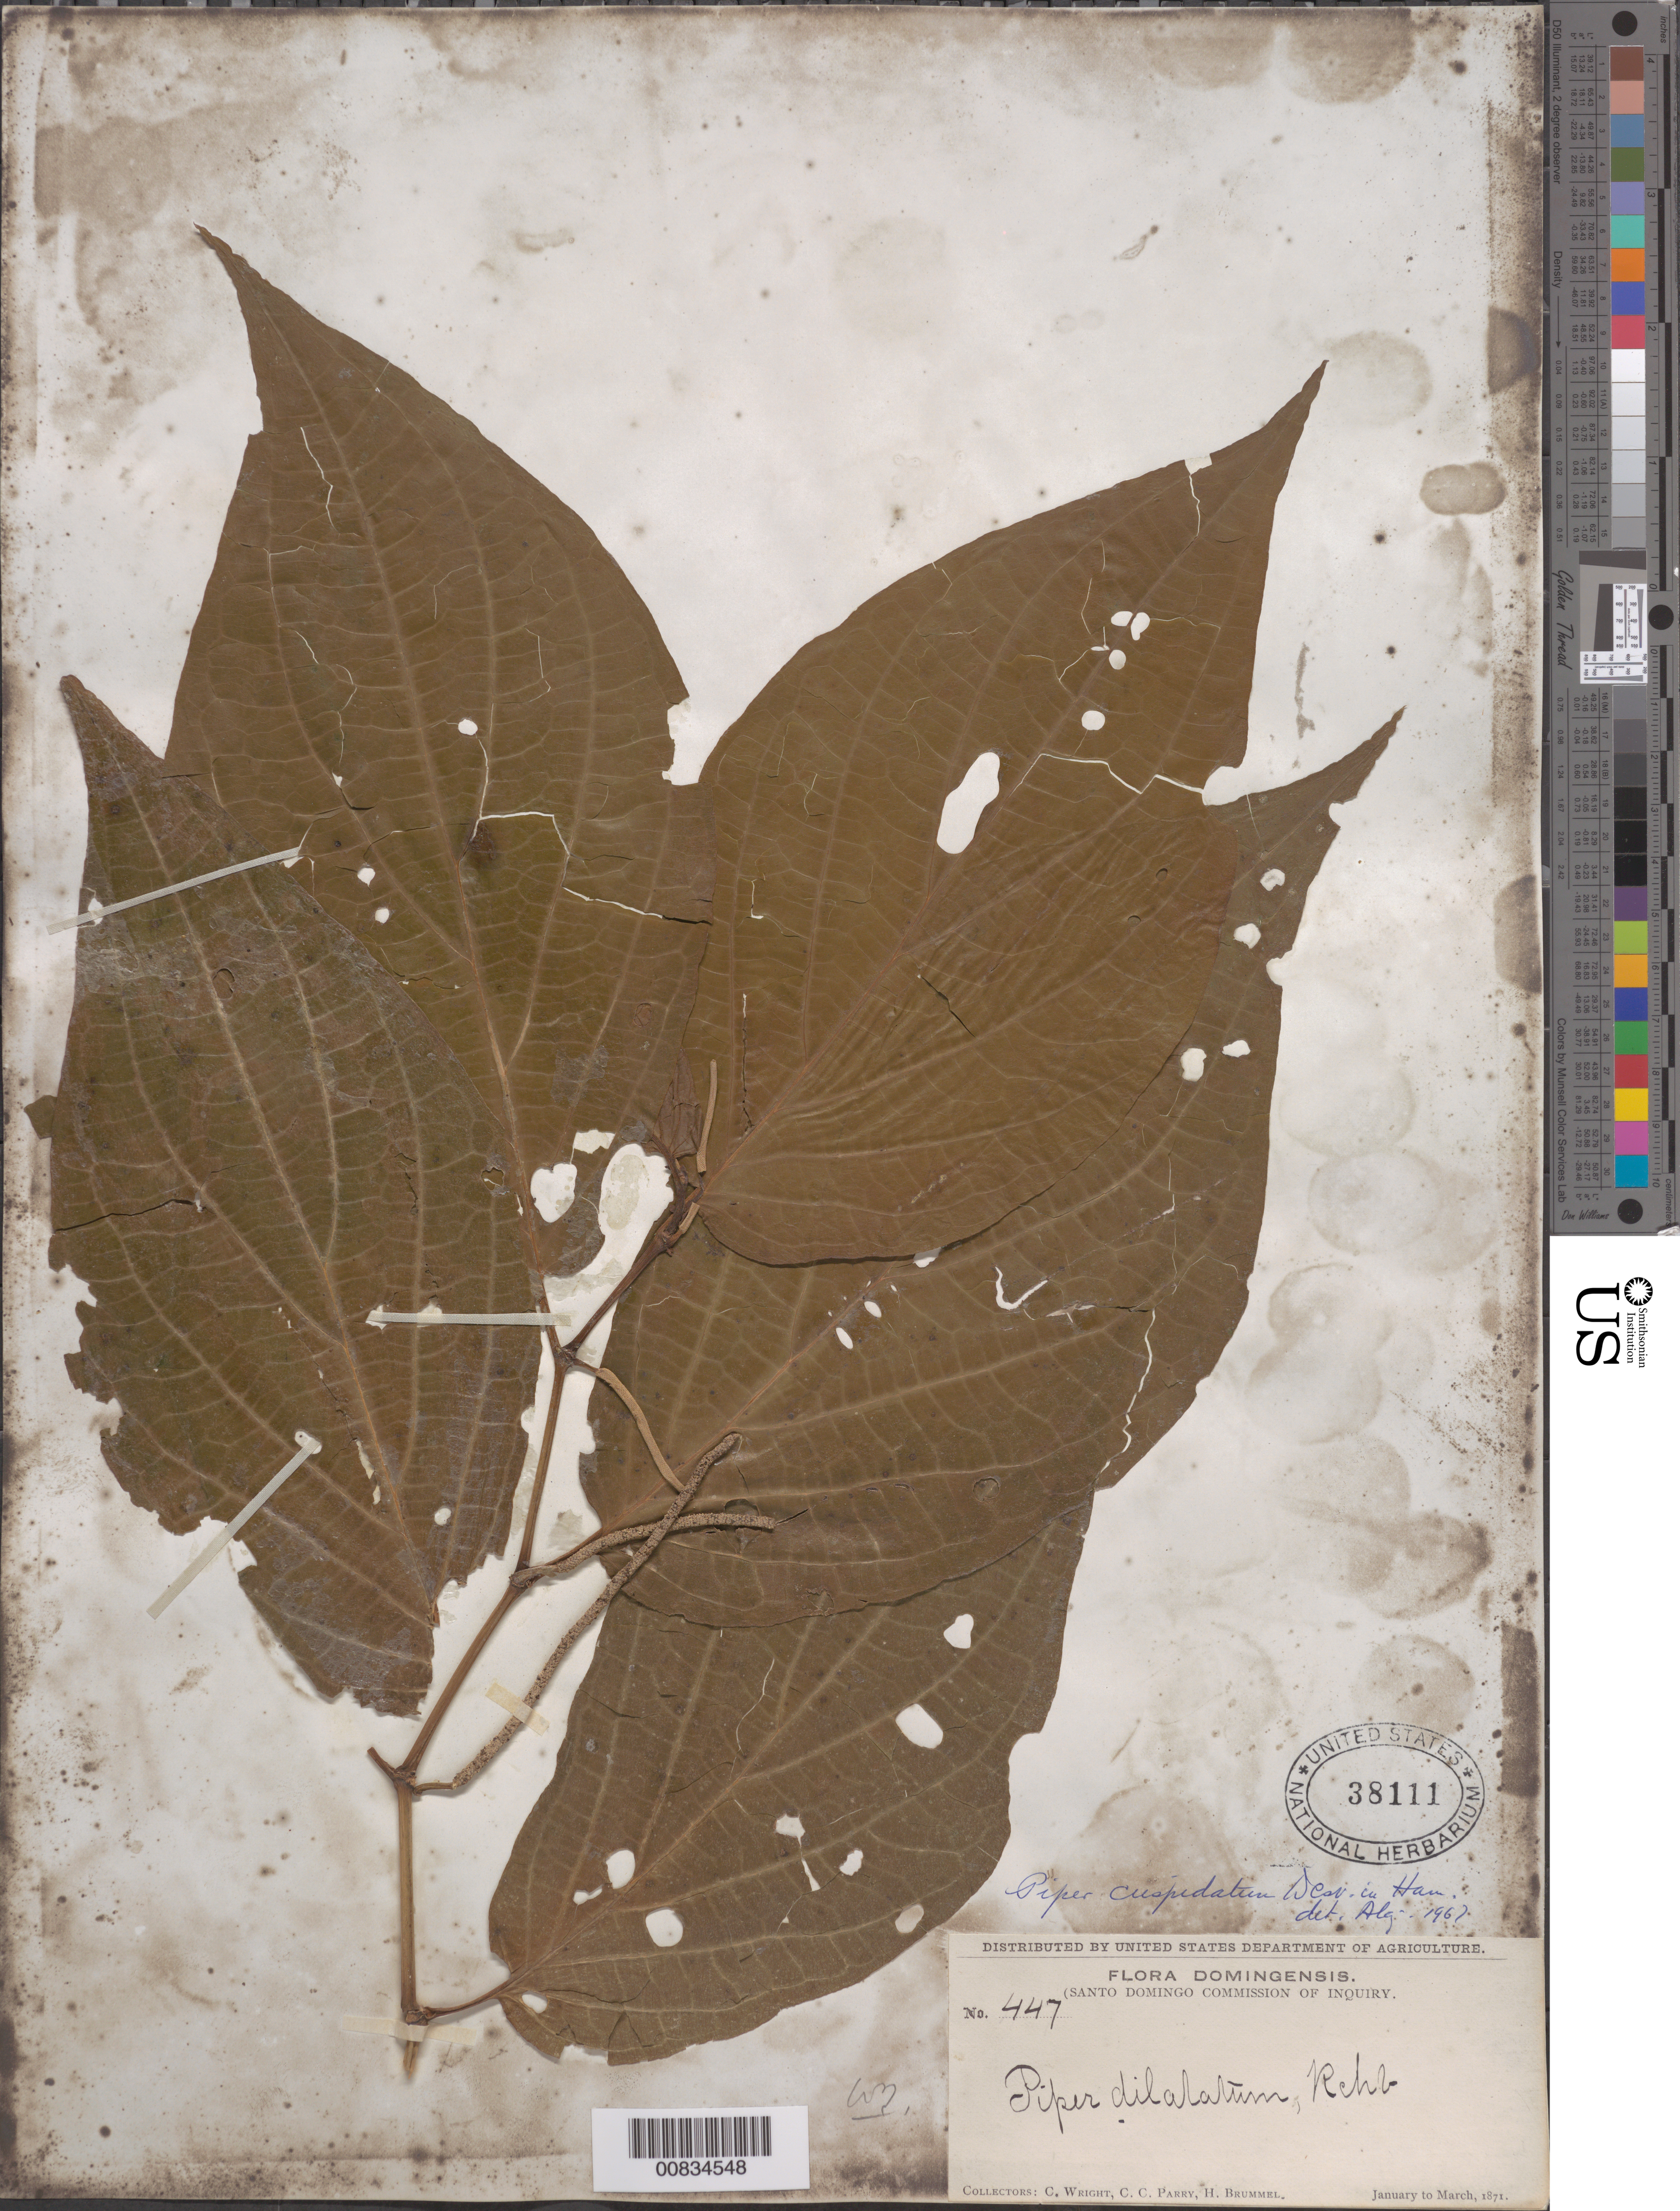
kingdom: Plantae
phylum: Tracheophyta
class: Magnoliopsida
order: Piperales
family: Piperaceae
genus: Piper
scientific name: Piper cuspidatum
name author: Desv. ex Ham.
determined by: Liogier, Alain H.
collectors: C. Wright, C. C. Parry & H. Brummel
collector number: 447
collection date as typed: Jan 1871 to -- Mar 1871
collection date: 1871-01/1871-03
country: Dominican Republic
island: Hispaniola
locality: Dominican Republic.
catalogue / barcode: US 38111